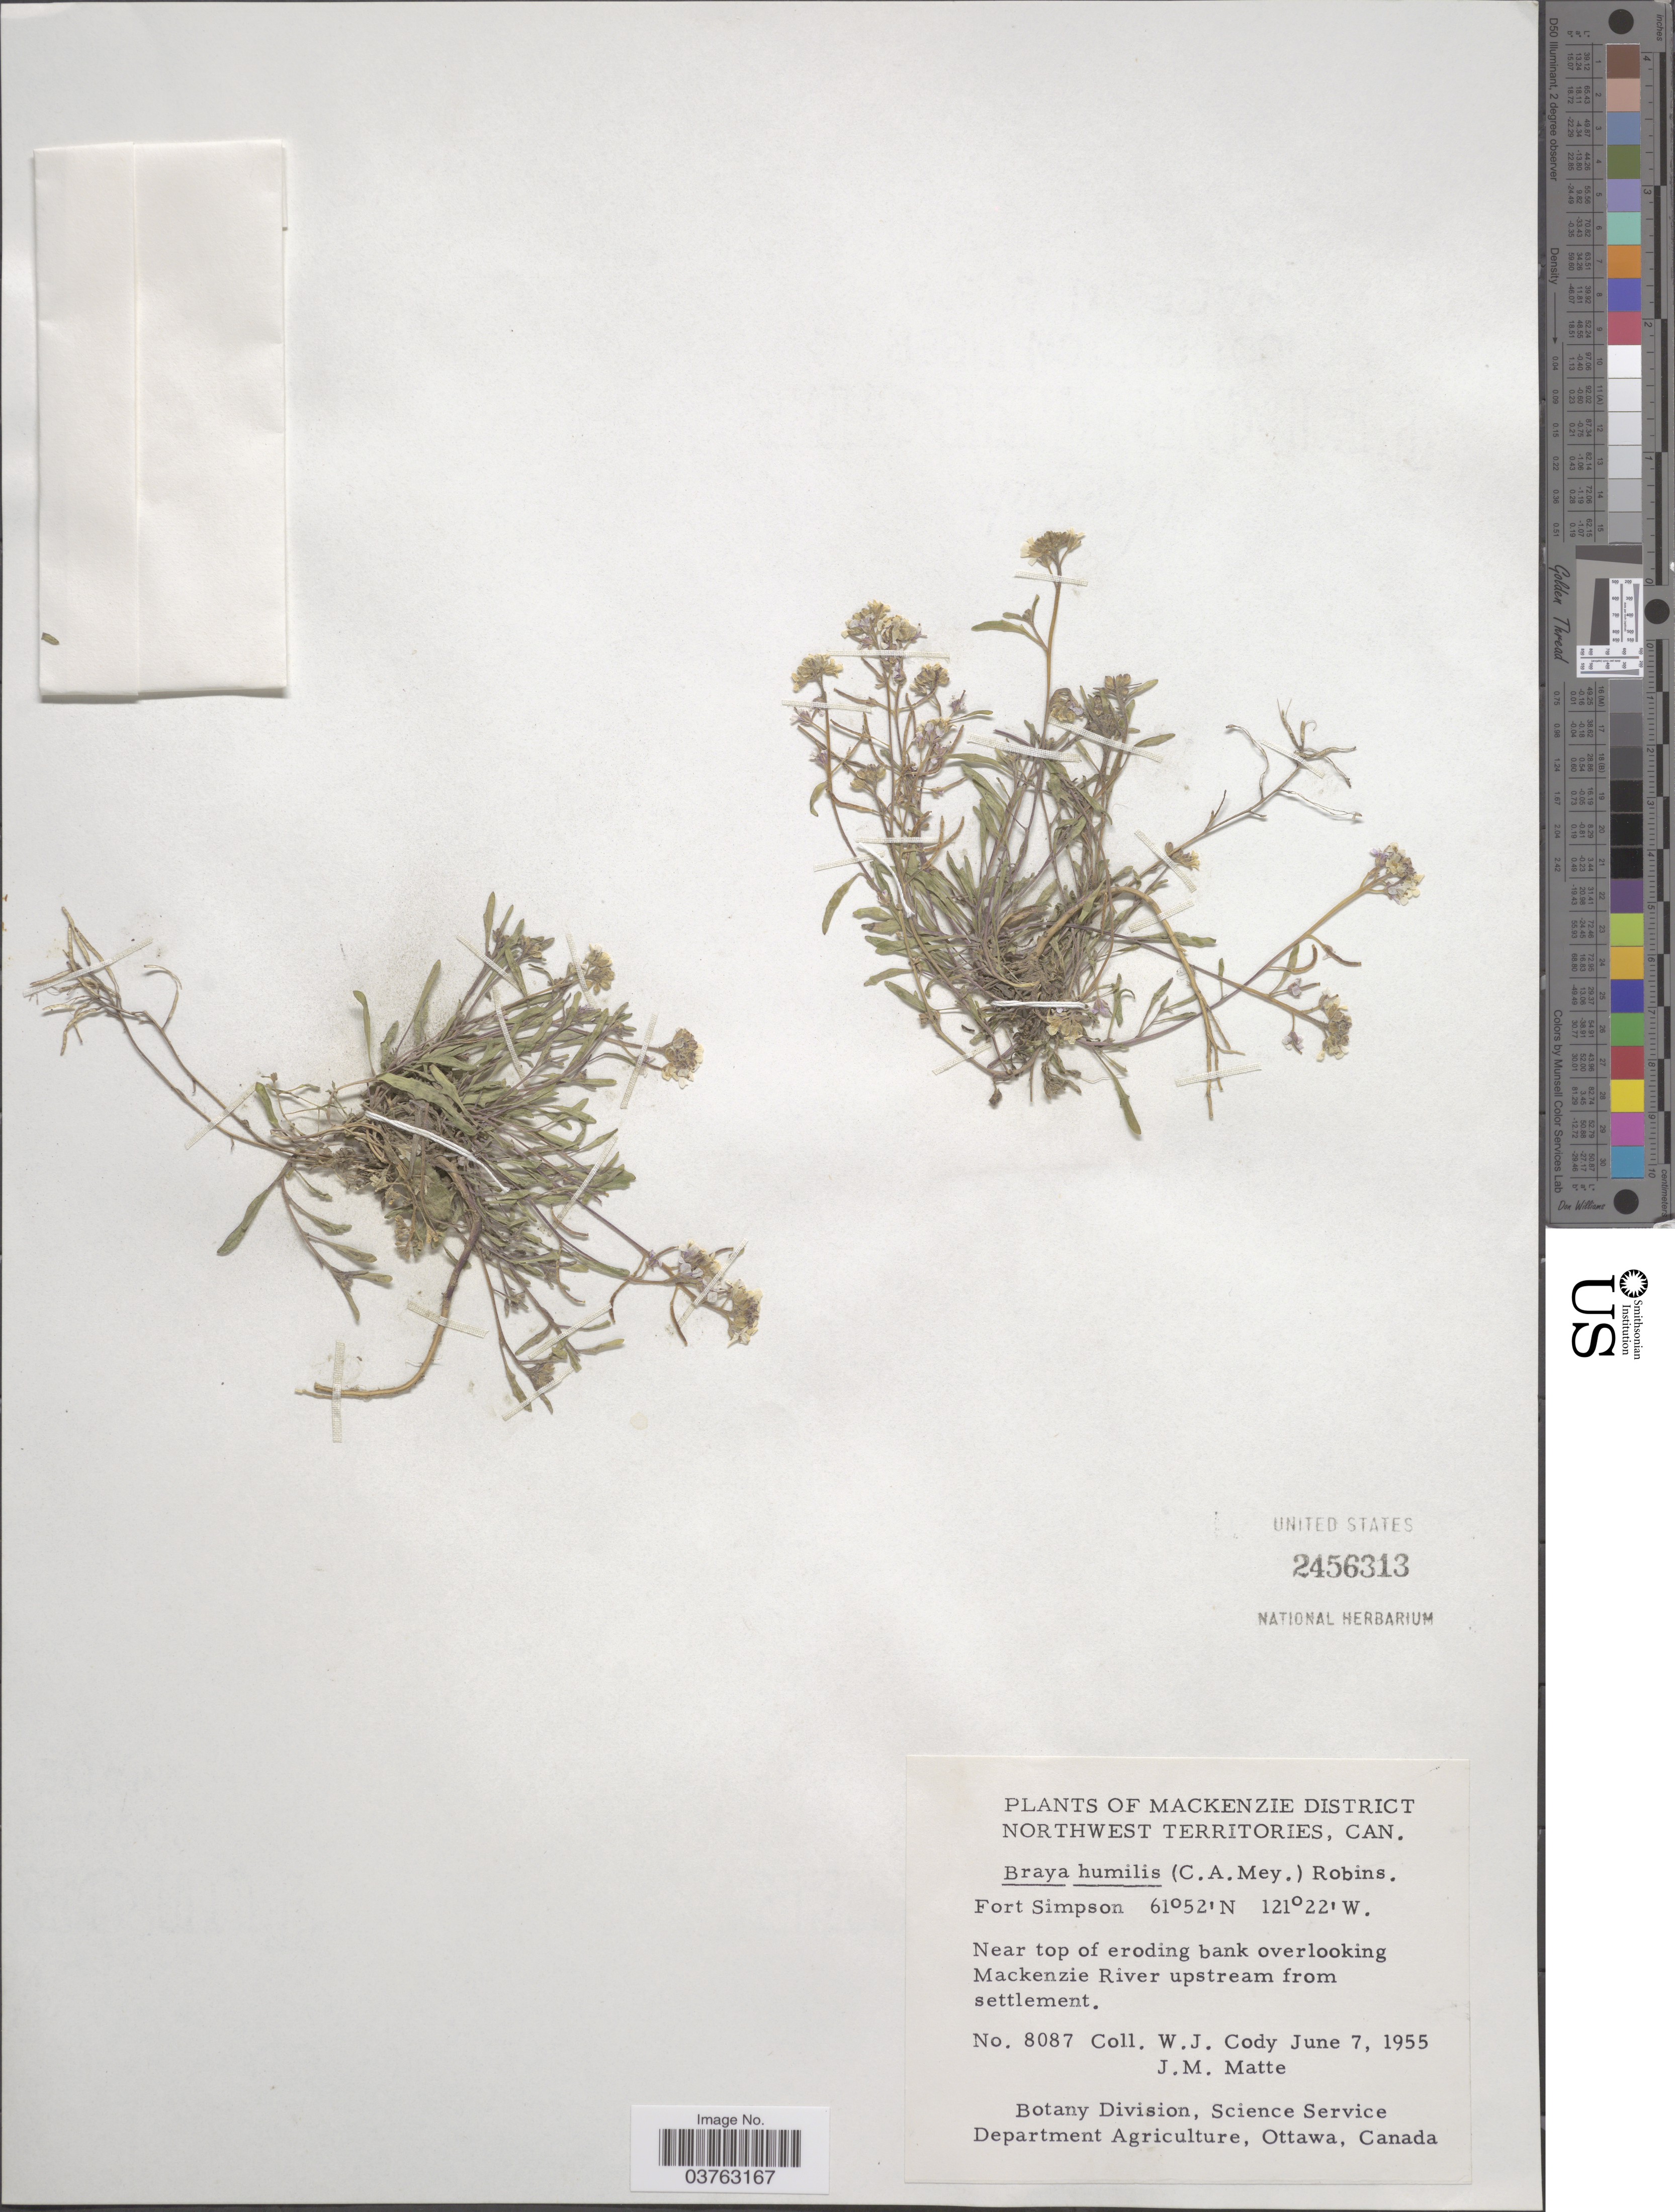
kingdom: Plantae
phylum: Tracheophyta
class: Magnoliopsida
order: Brassicales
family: Brassicaceae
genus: Neotorularia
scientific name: Neotorularia humilis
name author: (C.A. Mey.) Hedge & J. Léonard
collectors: W. Cody & J. Matte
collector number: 8087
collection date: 1955-06-07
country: Canada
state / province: Northwest Territories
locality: Mackenzie District. Fort Simpson. Near top of eroding bank overlooking Mackenzie River upstream from settlement.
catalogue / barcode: US 2456313